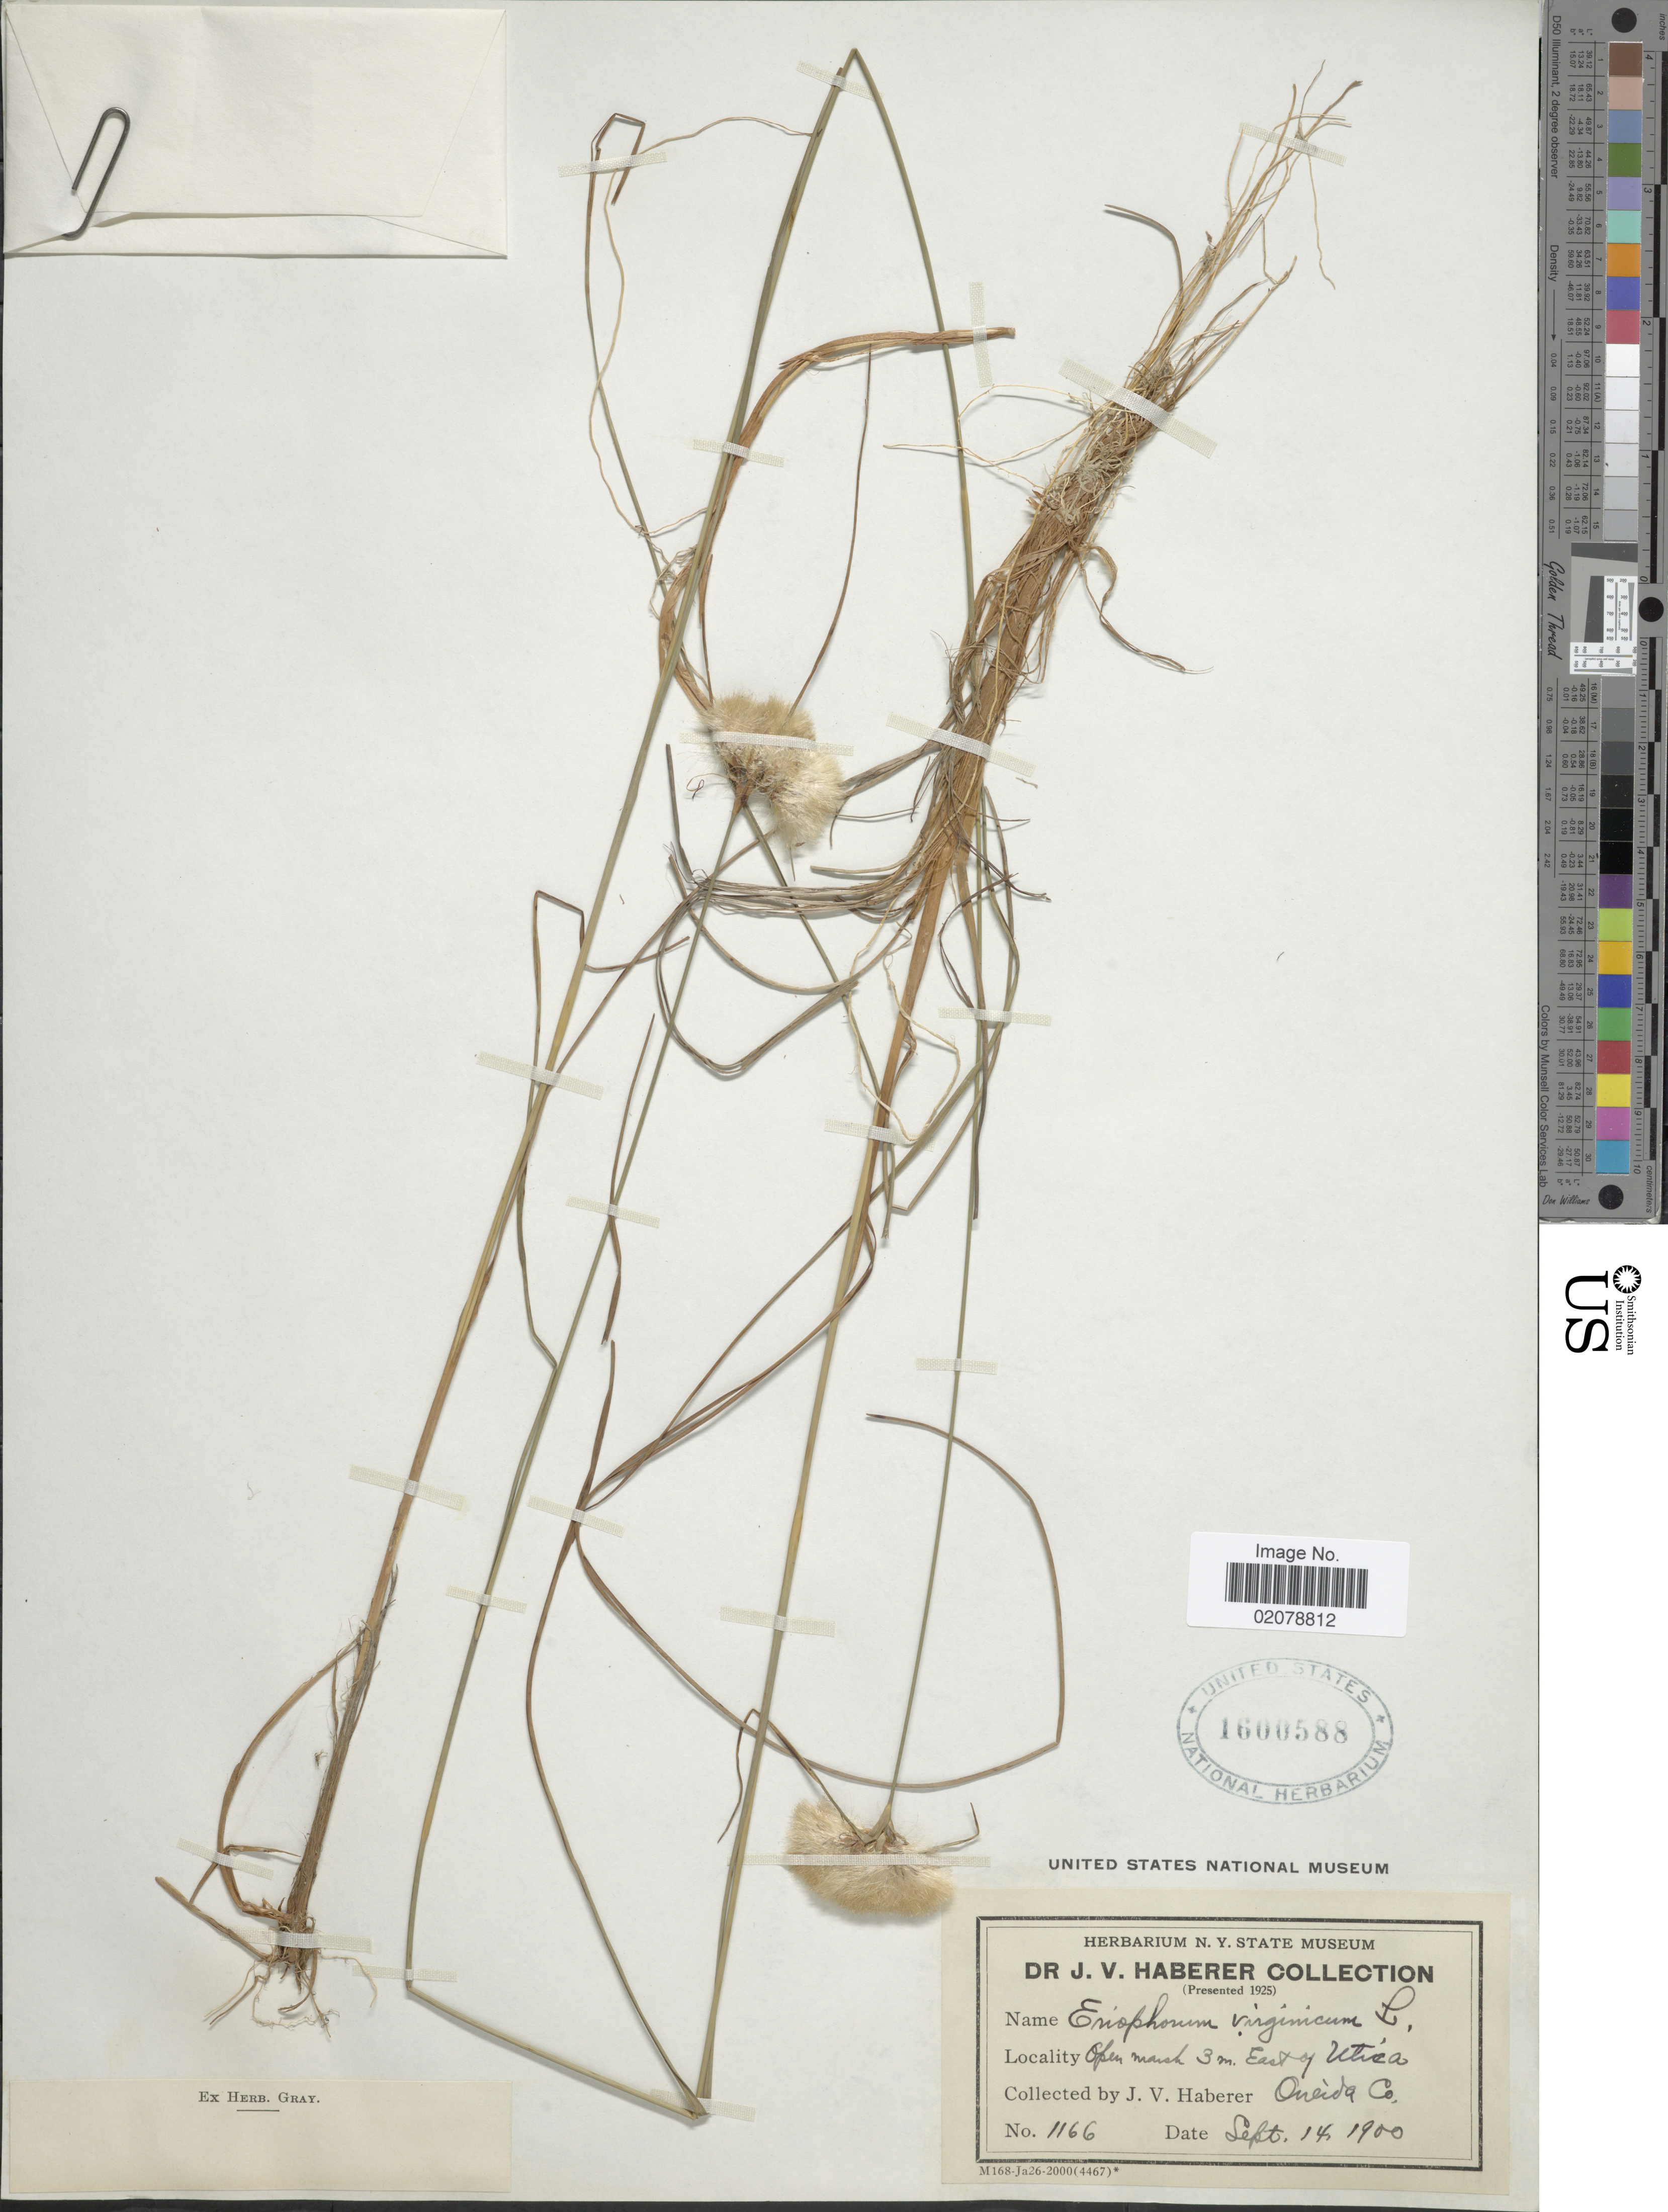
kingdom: Plantae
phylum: Tracheophyta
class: Liliopsida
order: Poales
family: Cyperaceae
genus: Eriophorum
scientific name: Eriophorum virginicum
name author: L.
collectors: J. V. Haberer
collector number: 1166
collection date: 1900-09-14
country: United States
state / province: New York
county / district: Oneida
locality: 3 mi. East of Utica. Oneida Co.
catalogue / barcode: US 1600588